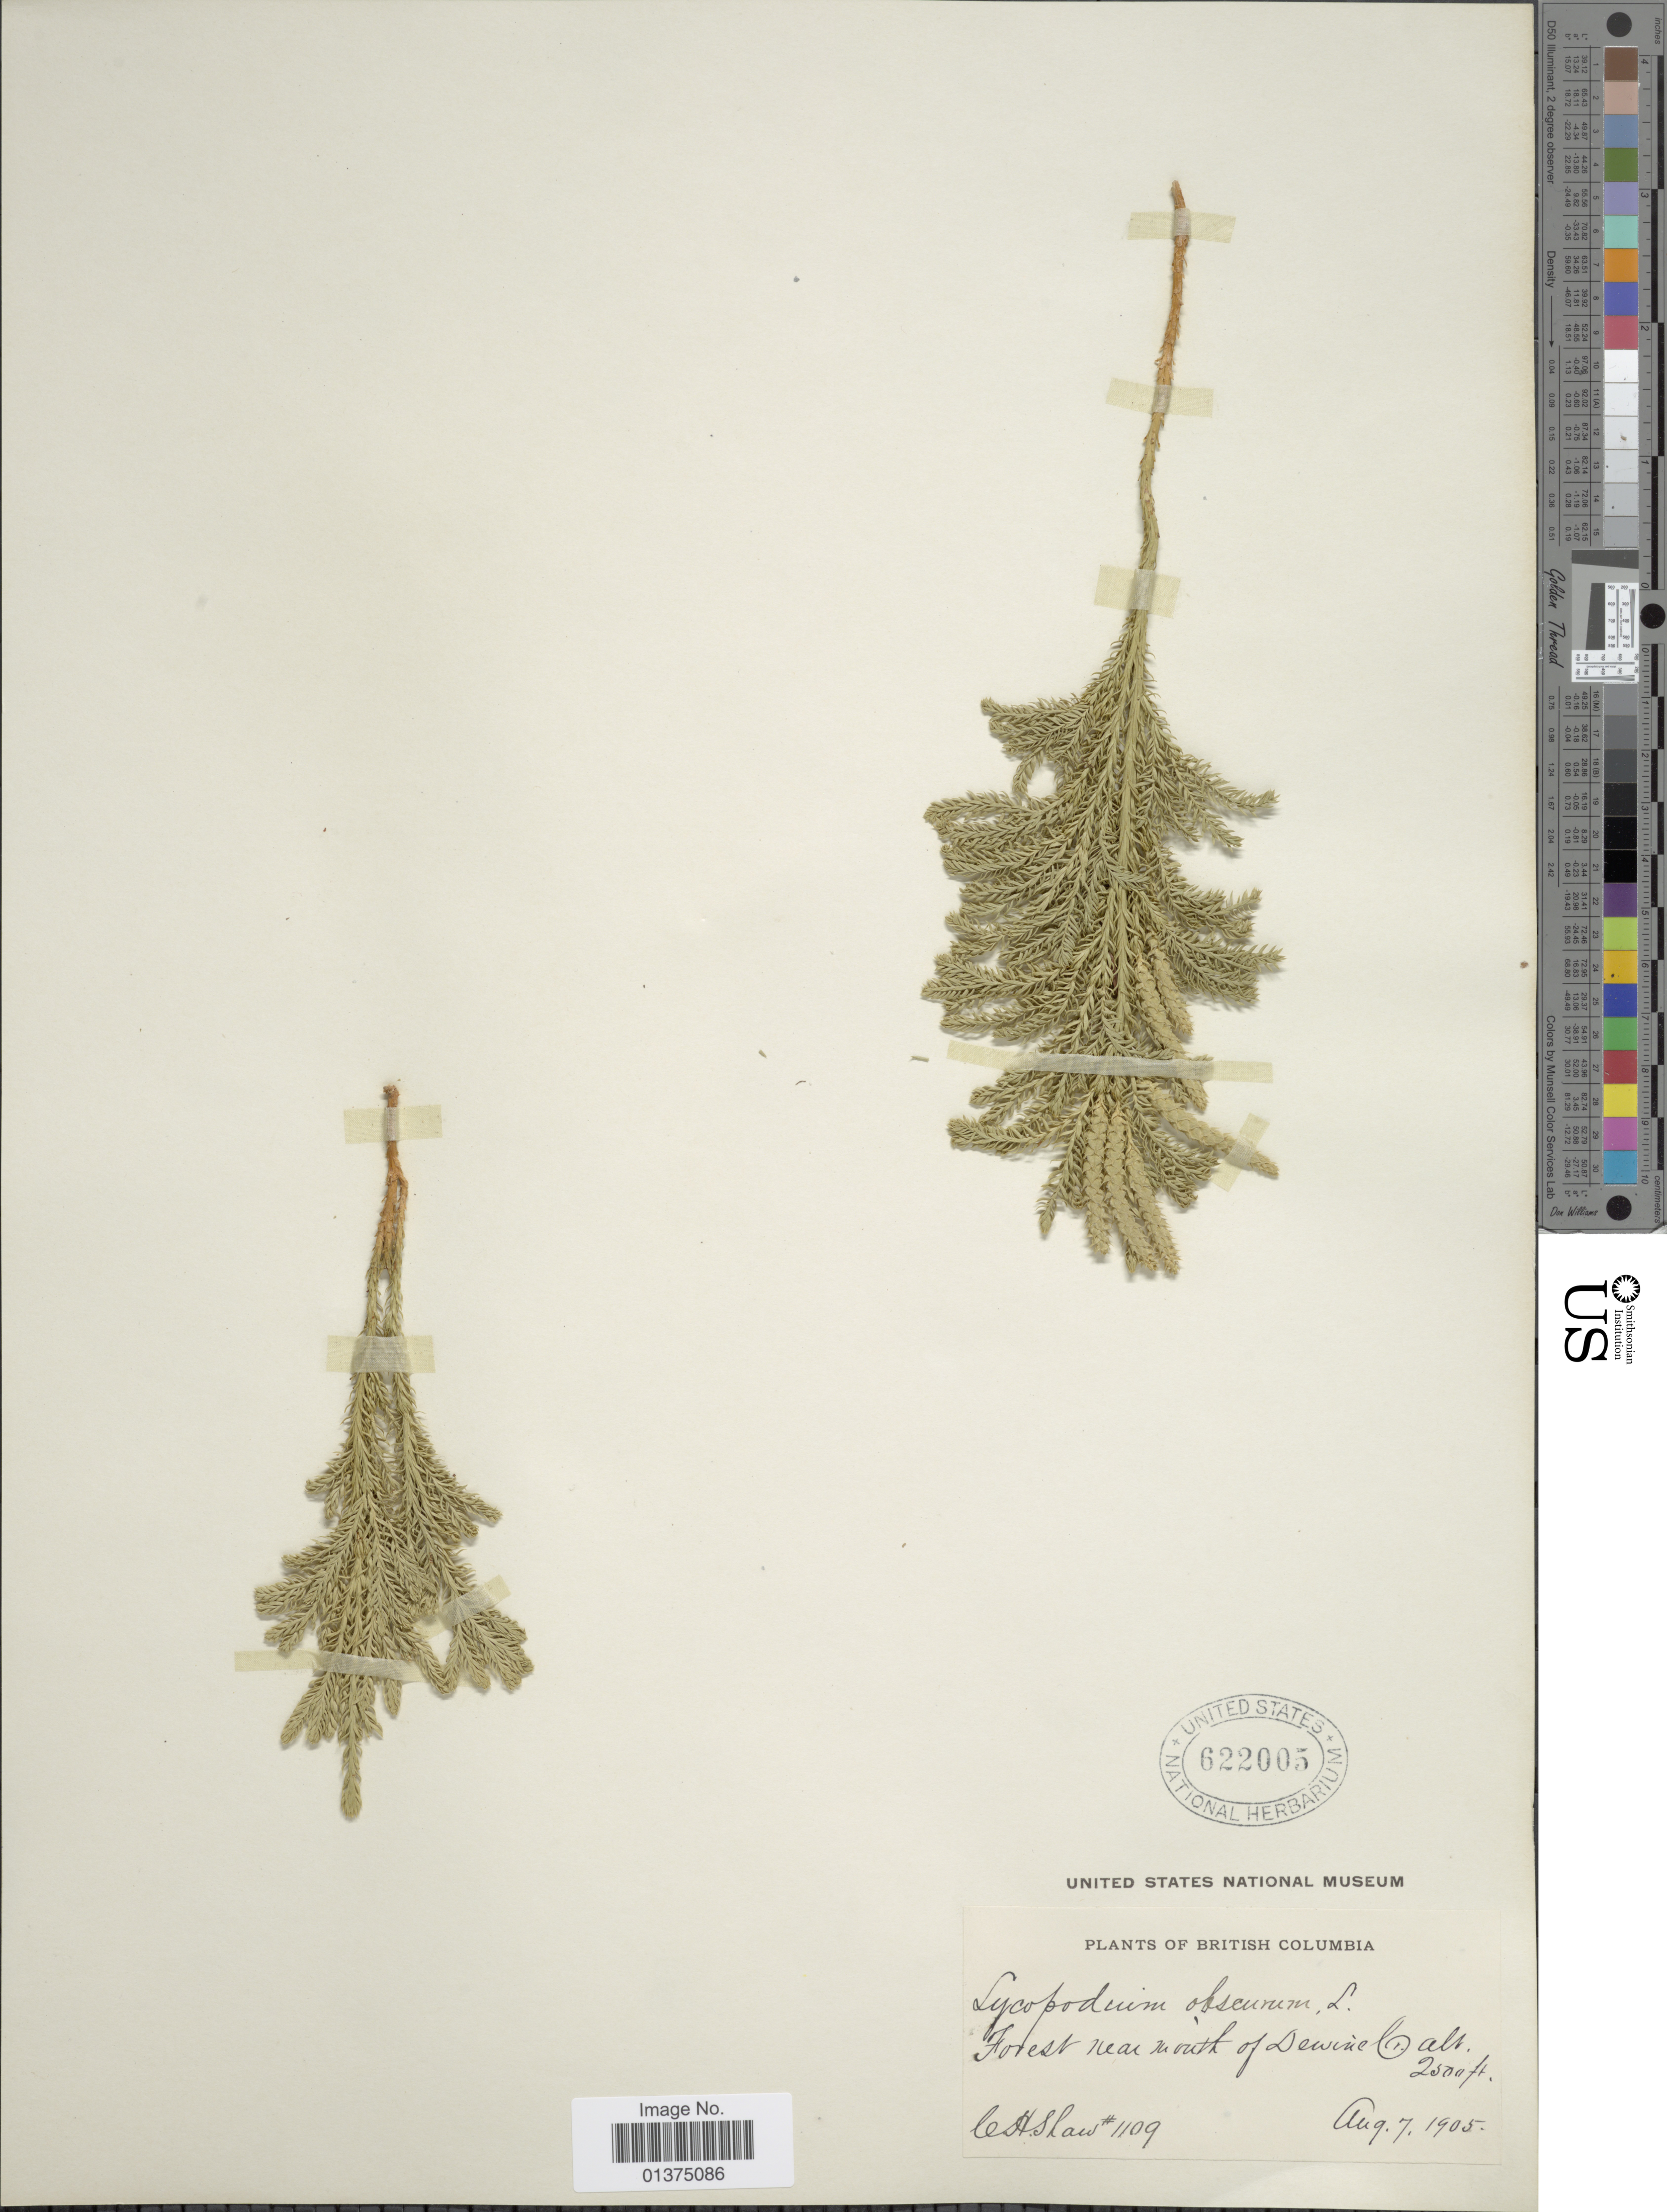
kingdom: Plantae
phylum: Tracheophyta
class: Lycopodiopsida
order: Lycopodiales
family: Lycopodiaceae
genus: Dendrolycopodium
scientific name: Dendrolycopodium dendroideum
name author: (Michx.) A. Haines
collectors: C. H. Shaw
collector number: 1109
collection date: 1905-08-07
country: Canada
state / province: British Columbia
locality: Forest near mouth of Dewine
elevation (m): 762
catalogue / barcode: US 622005